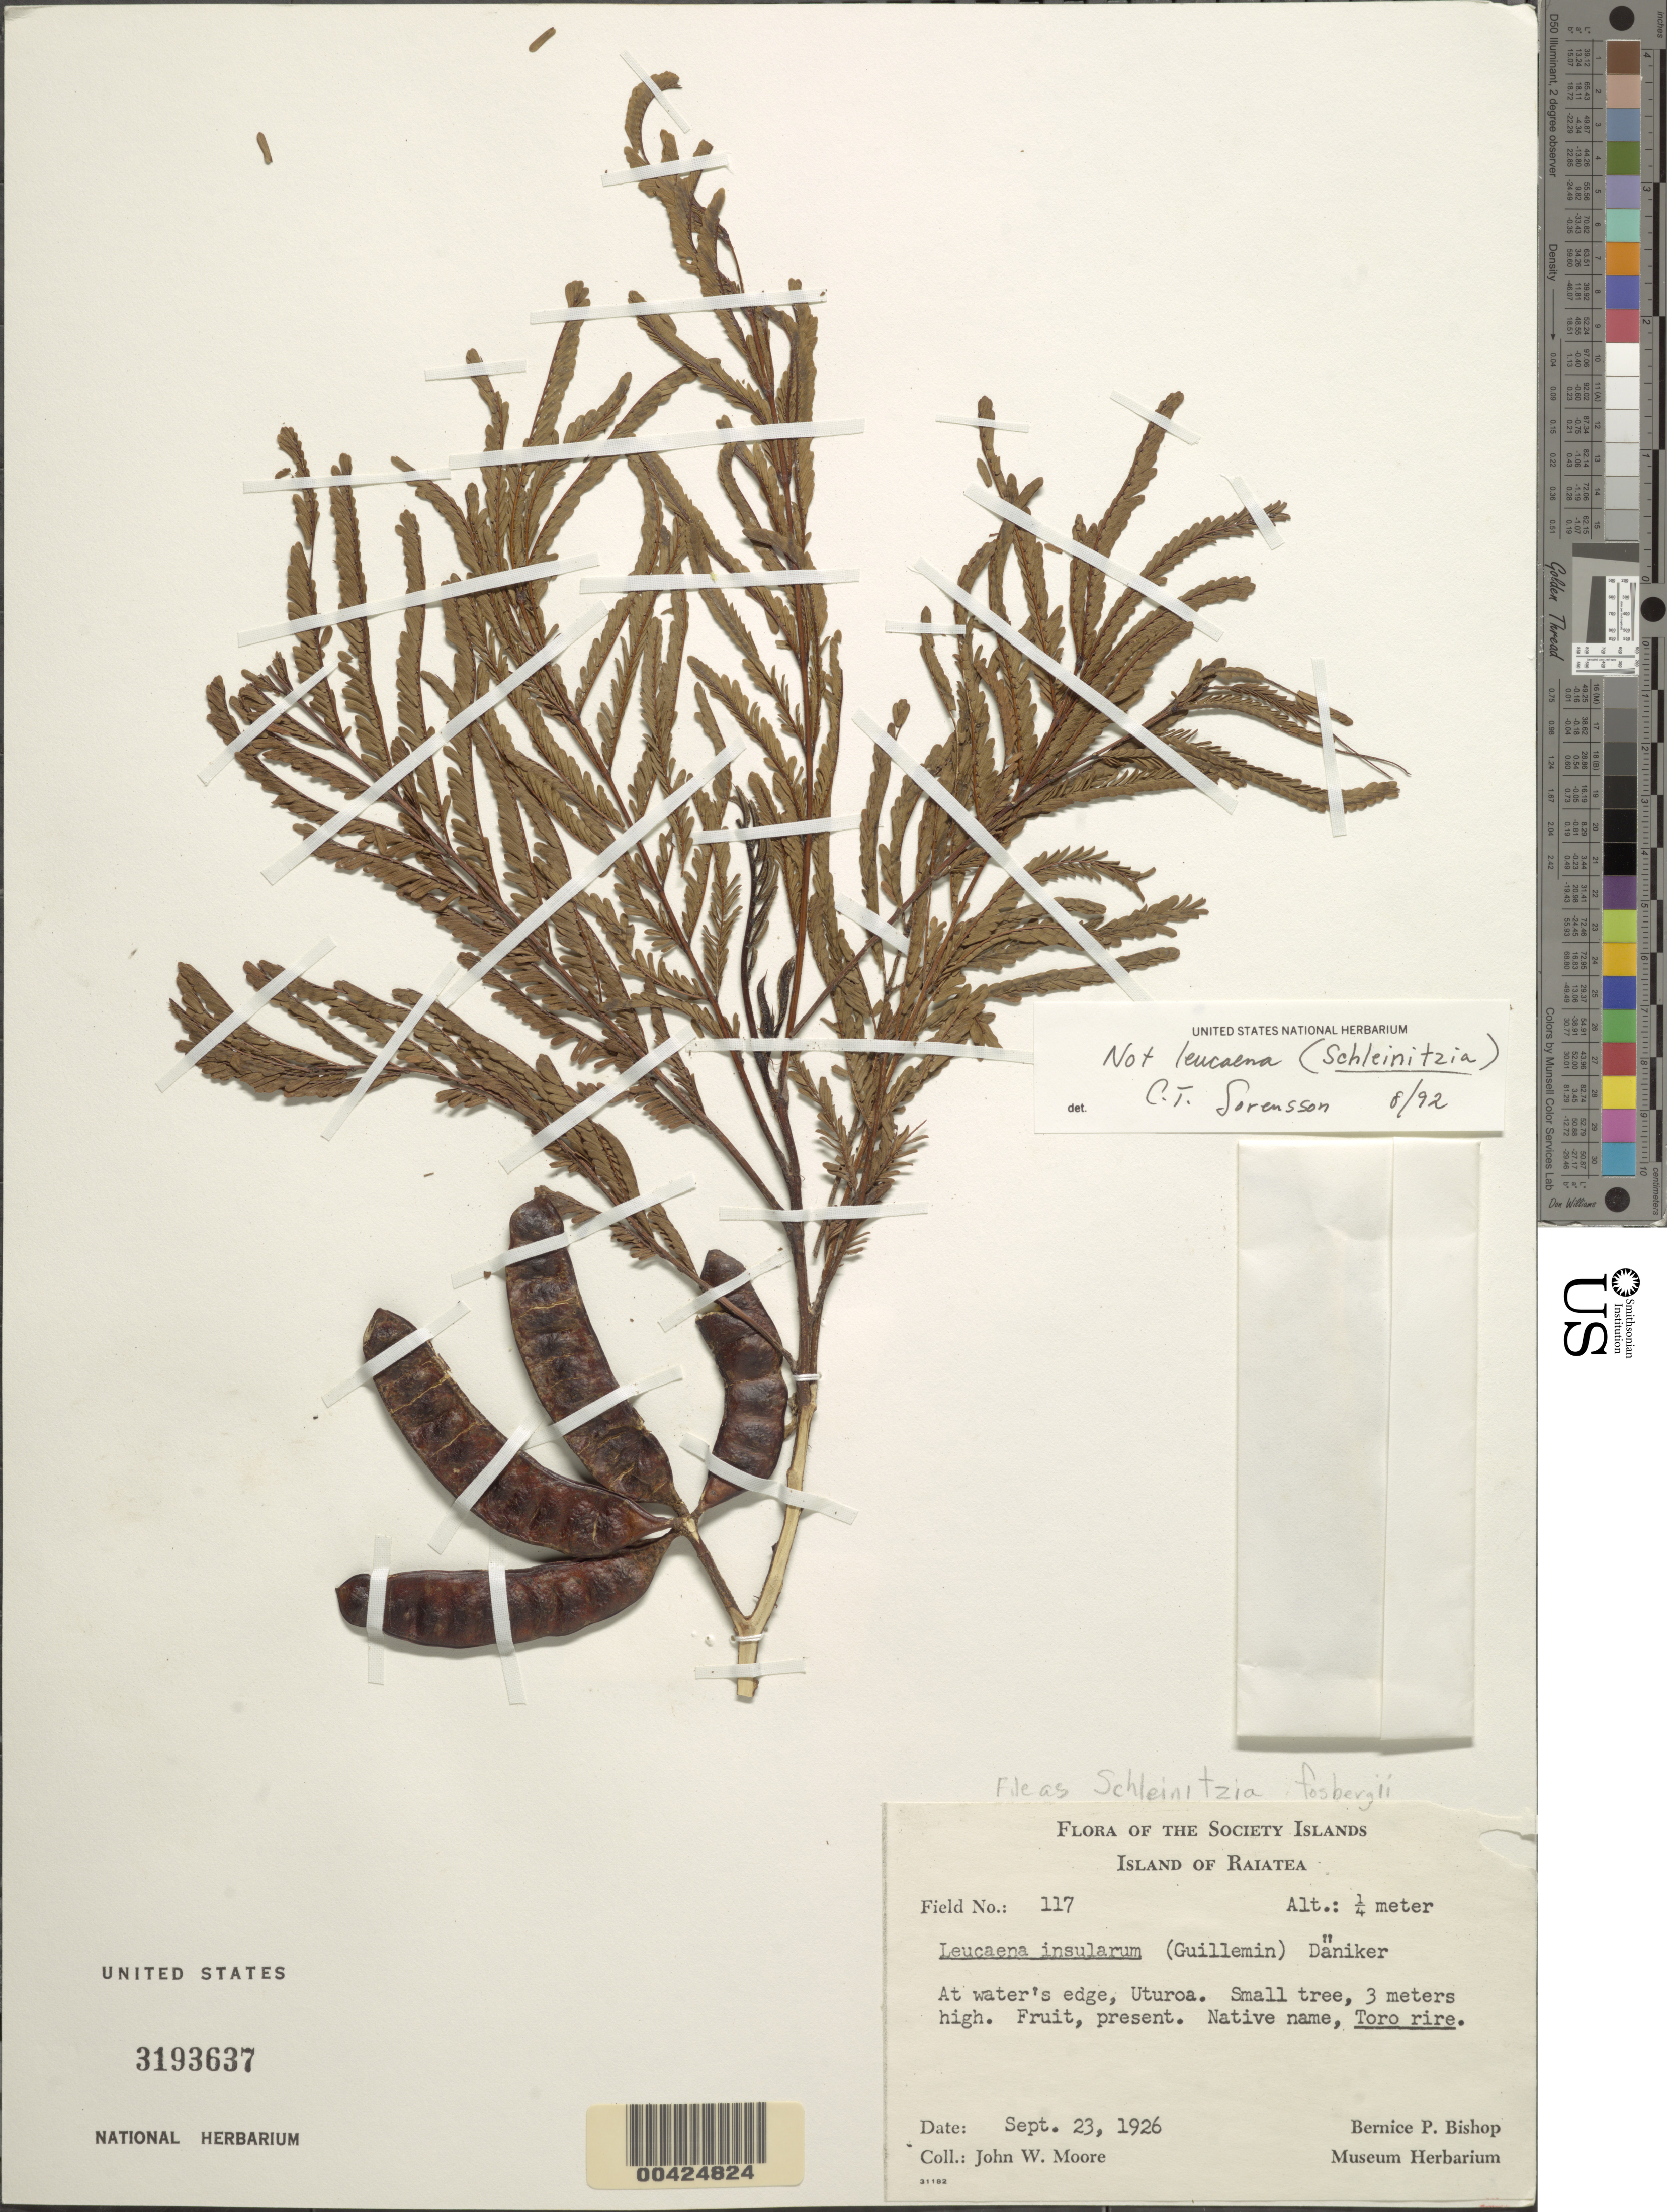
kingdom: Plantae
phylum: Tracheophyta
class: Magnoliopsida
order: Fabales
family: Fabaceae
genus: Schleinitzia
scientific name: Schleinitzia insularum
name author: (Guill.) Burkart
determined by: Wagner, W. L., (BOT), Smithsonian Institution - National Museum of Natural History (UNITED STATES)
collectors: J. W. Moore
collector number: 117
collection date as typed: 23 Sep 1926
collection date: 1926-09-23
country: French Polynesia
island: Raiatea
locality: Uturoa [Society Is.]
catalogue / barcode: US 3193637